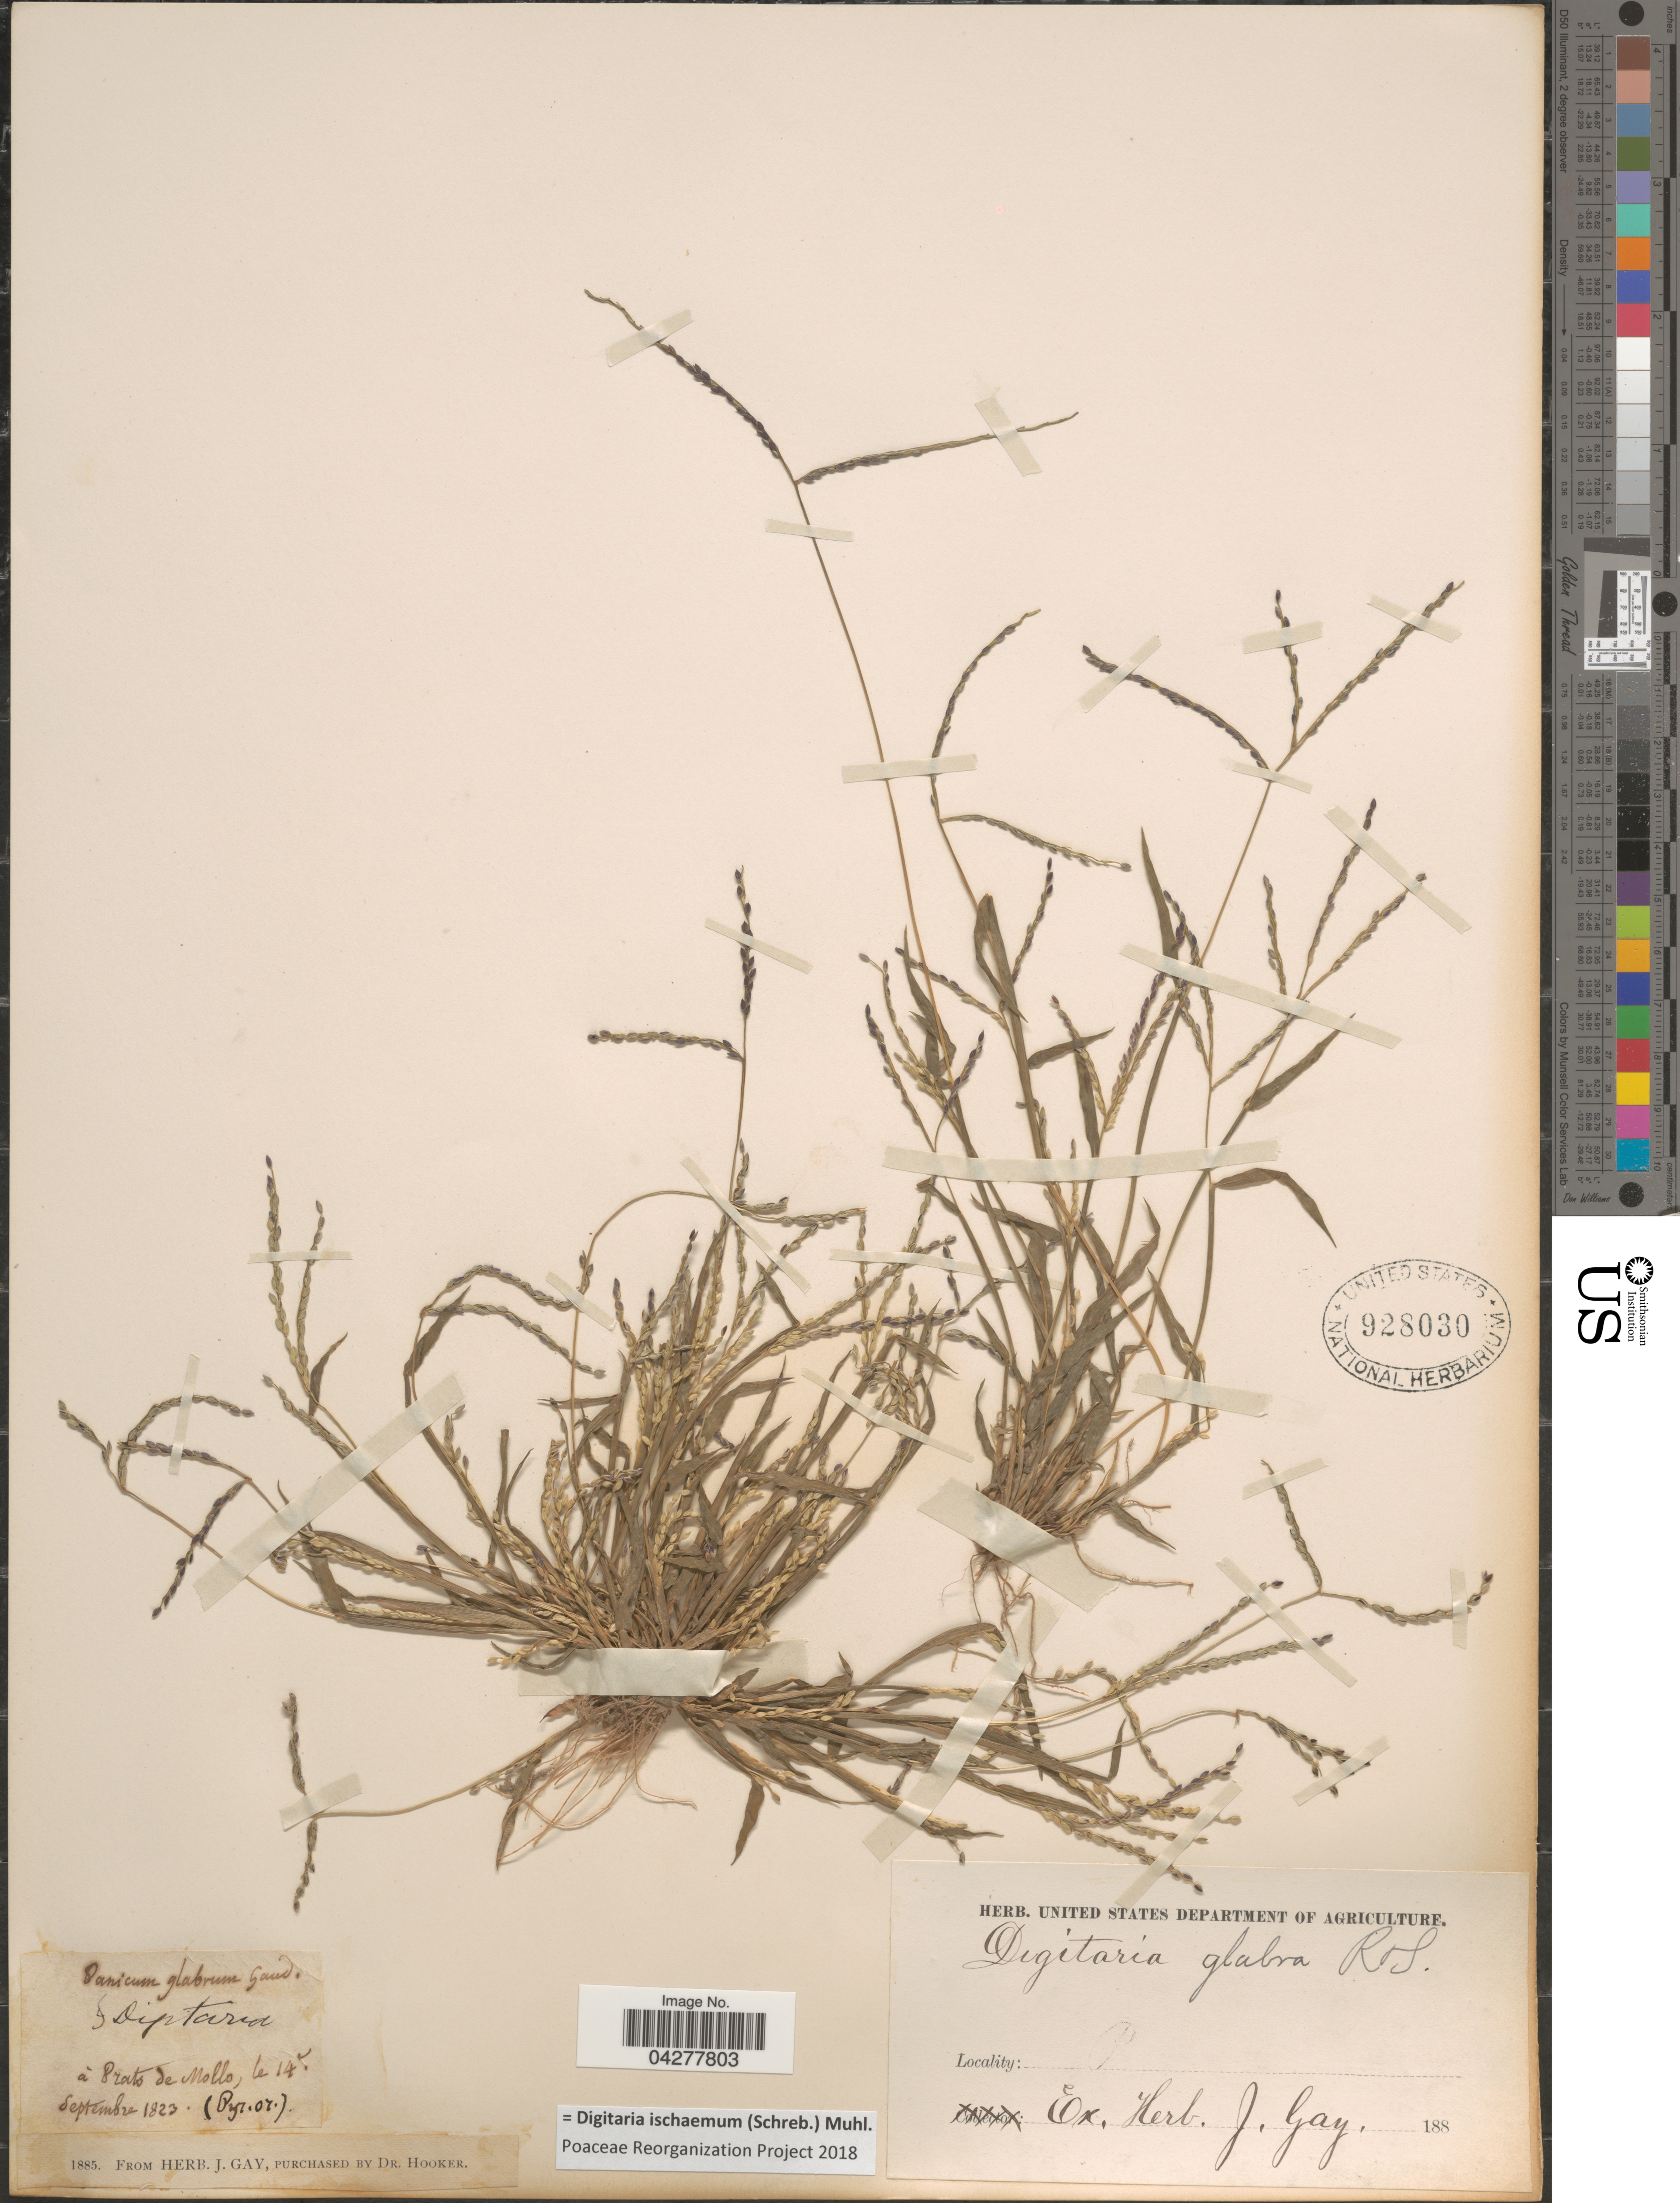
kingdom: Plantae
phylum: Tracheophyta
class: Liliopsida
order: Poales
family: Poaceae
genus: Digitaria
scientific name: Digitaria ischaemum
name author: (Schreber) Schreber ex Muhl.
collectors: ex herb. J. Gay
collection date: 1823-09-14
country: France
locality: À Prats de Mollo. (Pyr. or.).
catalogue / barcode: US 928030